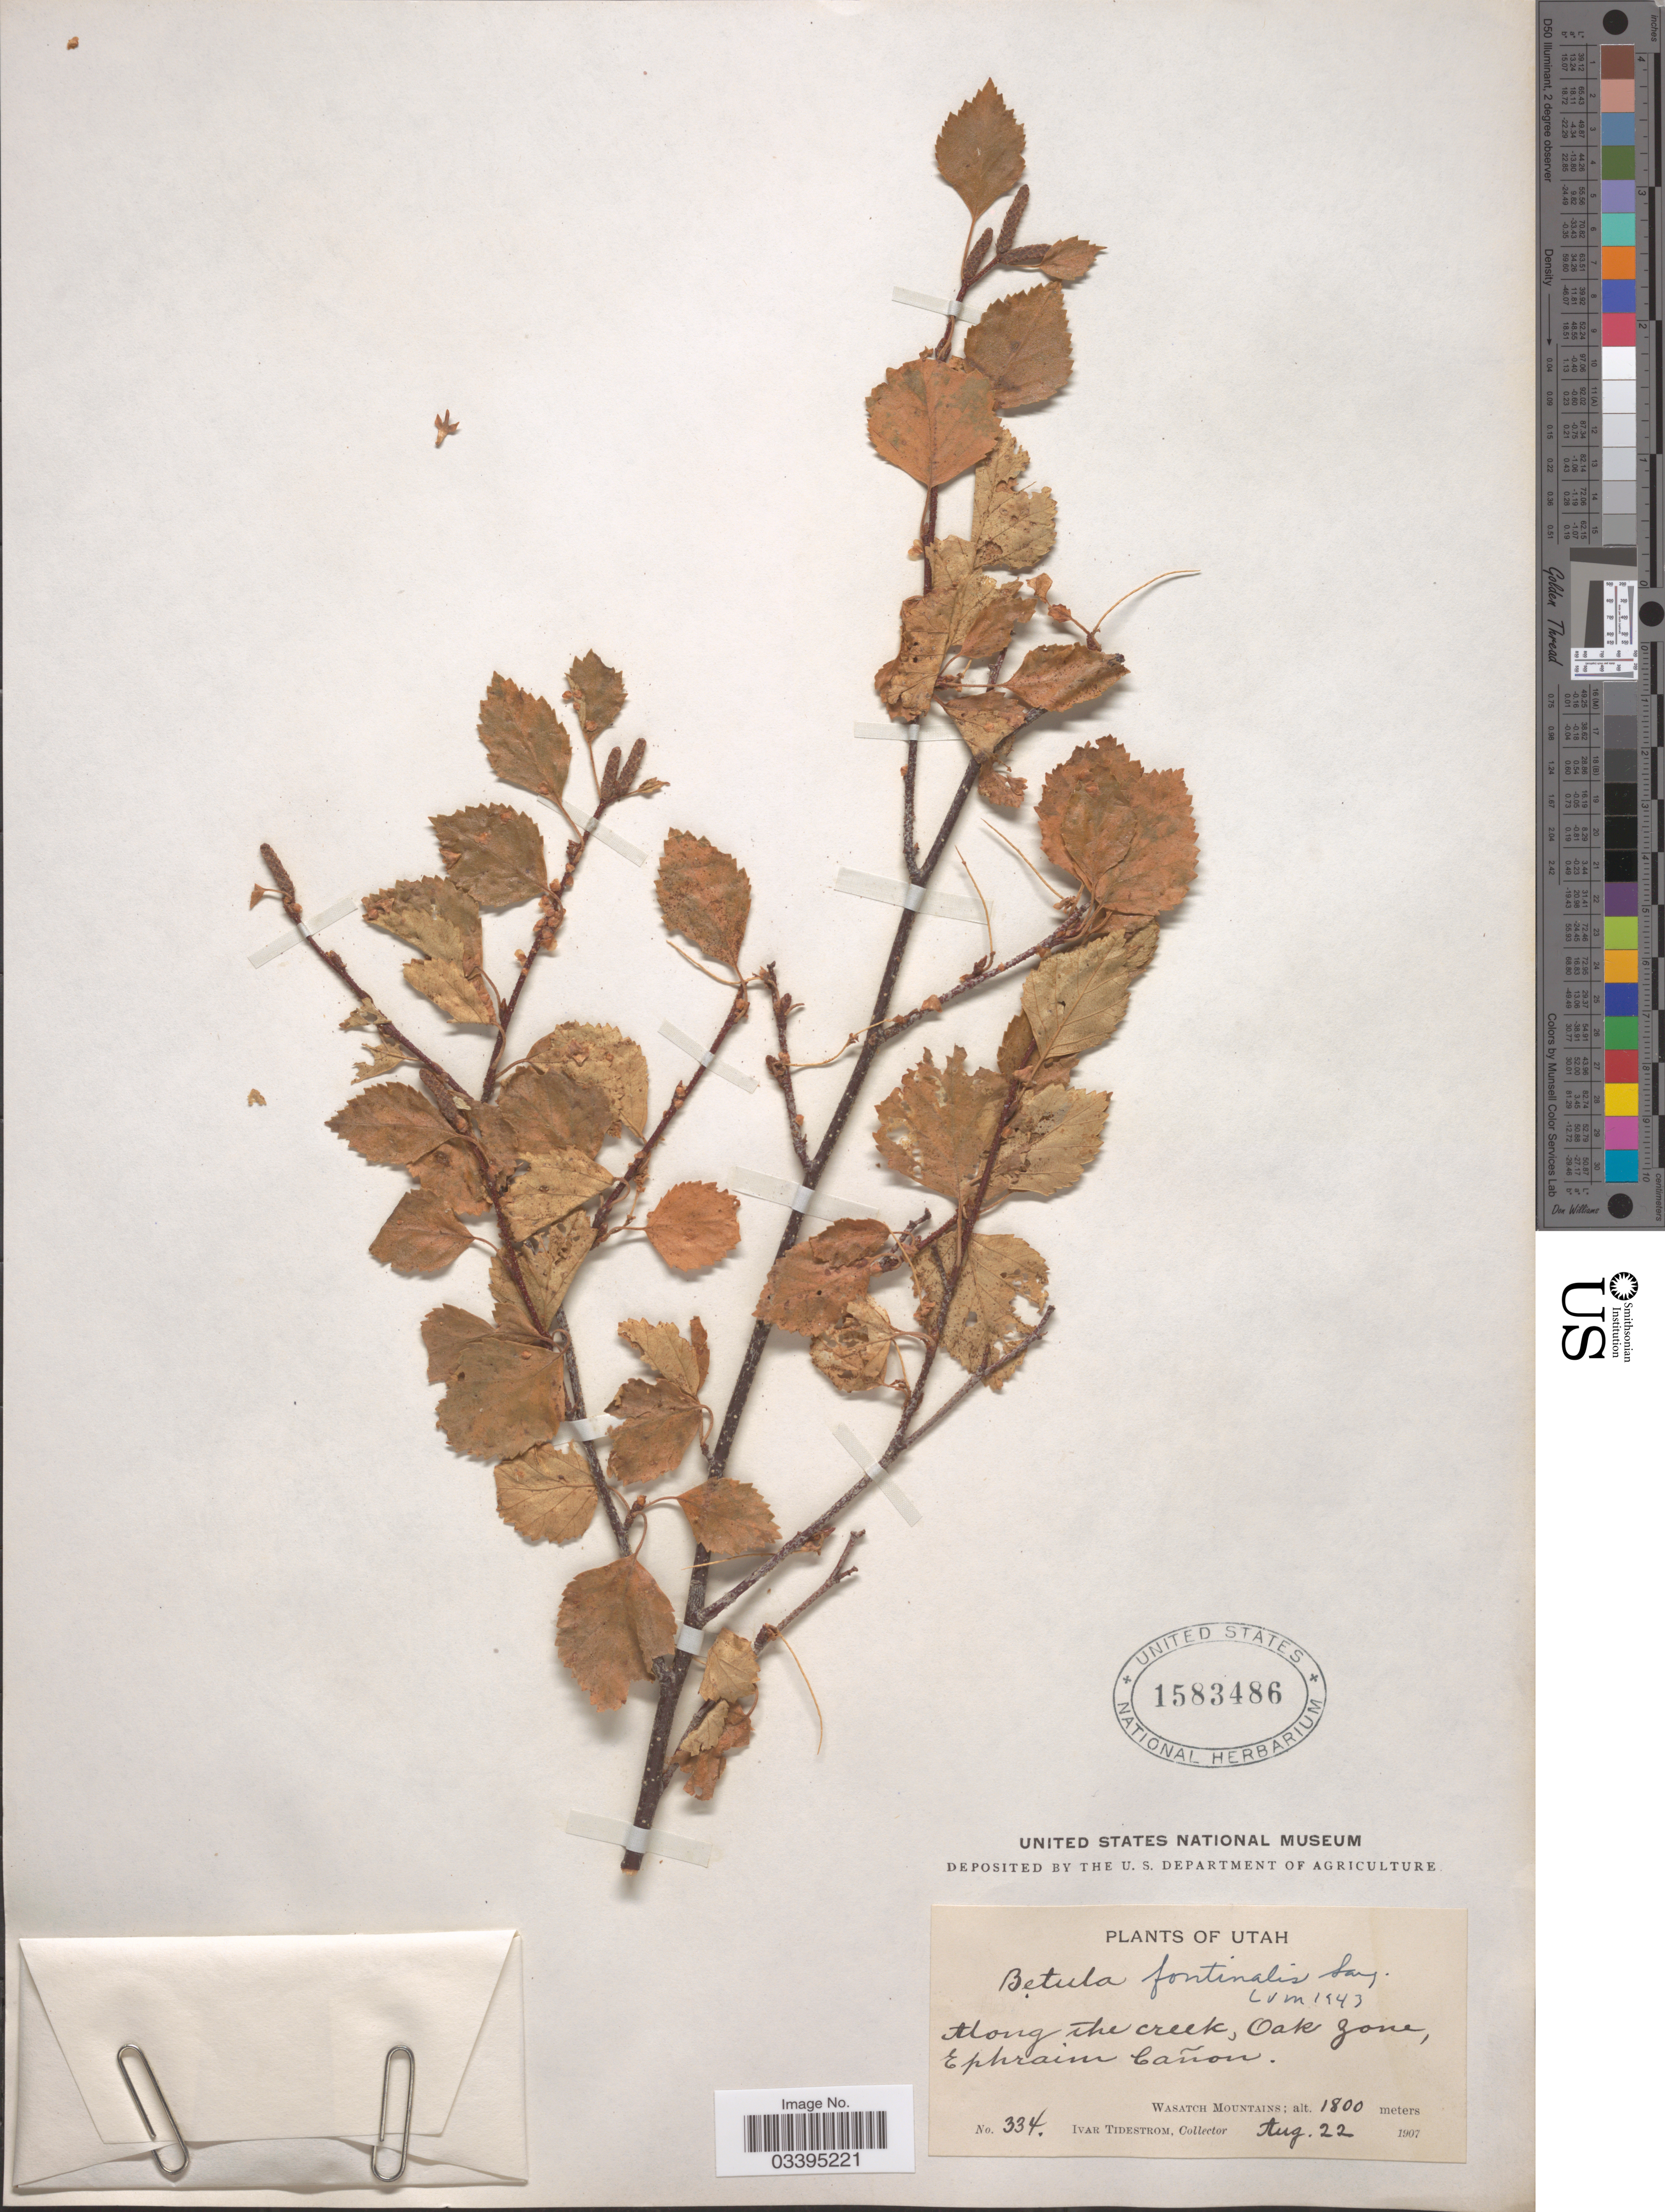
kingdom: Plantae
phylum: Tracheophyta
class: Magnoliopsida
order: Fagales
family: Betulaceae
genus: Betula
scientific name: Betula fontinalis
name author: Sarg.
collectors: I. F. Tidestrom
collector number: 334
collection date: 1907-08-22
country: United States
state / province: Utah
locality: Along the creek, Oak Zone, Ephraim Cañon. Wasatch Mountain.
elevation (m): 1800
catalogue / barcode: US 1583486